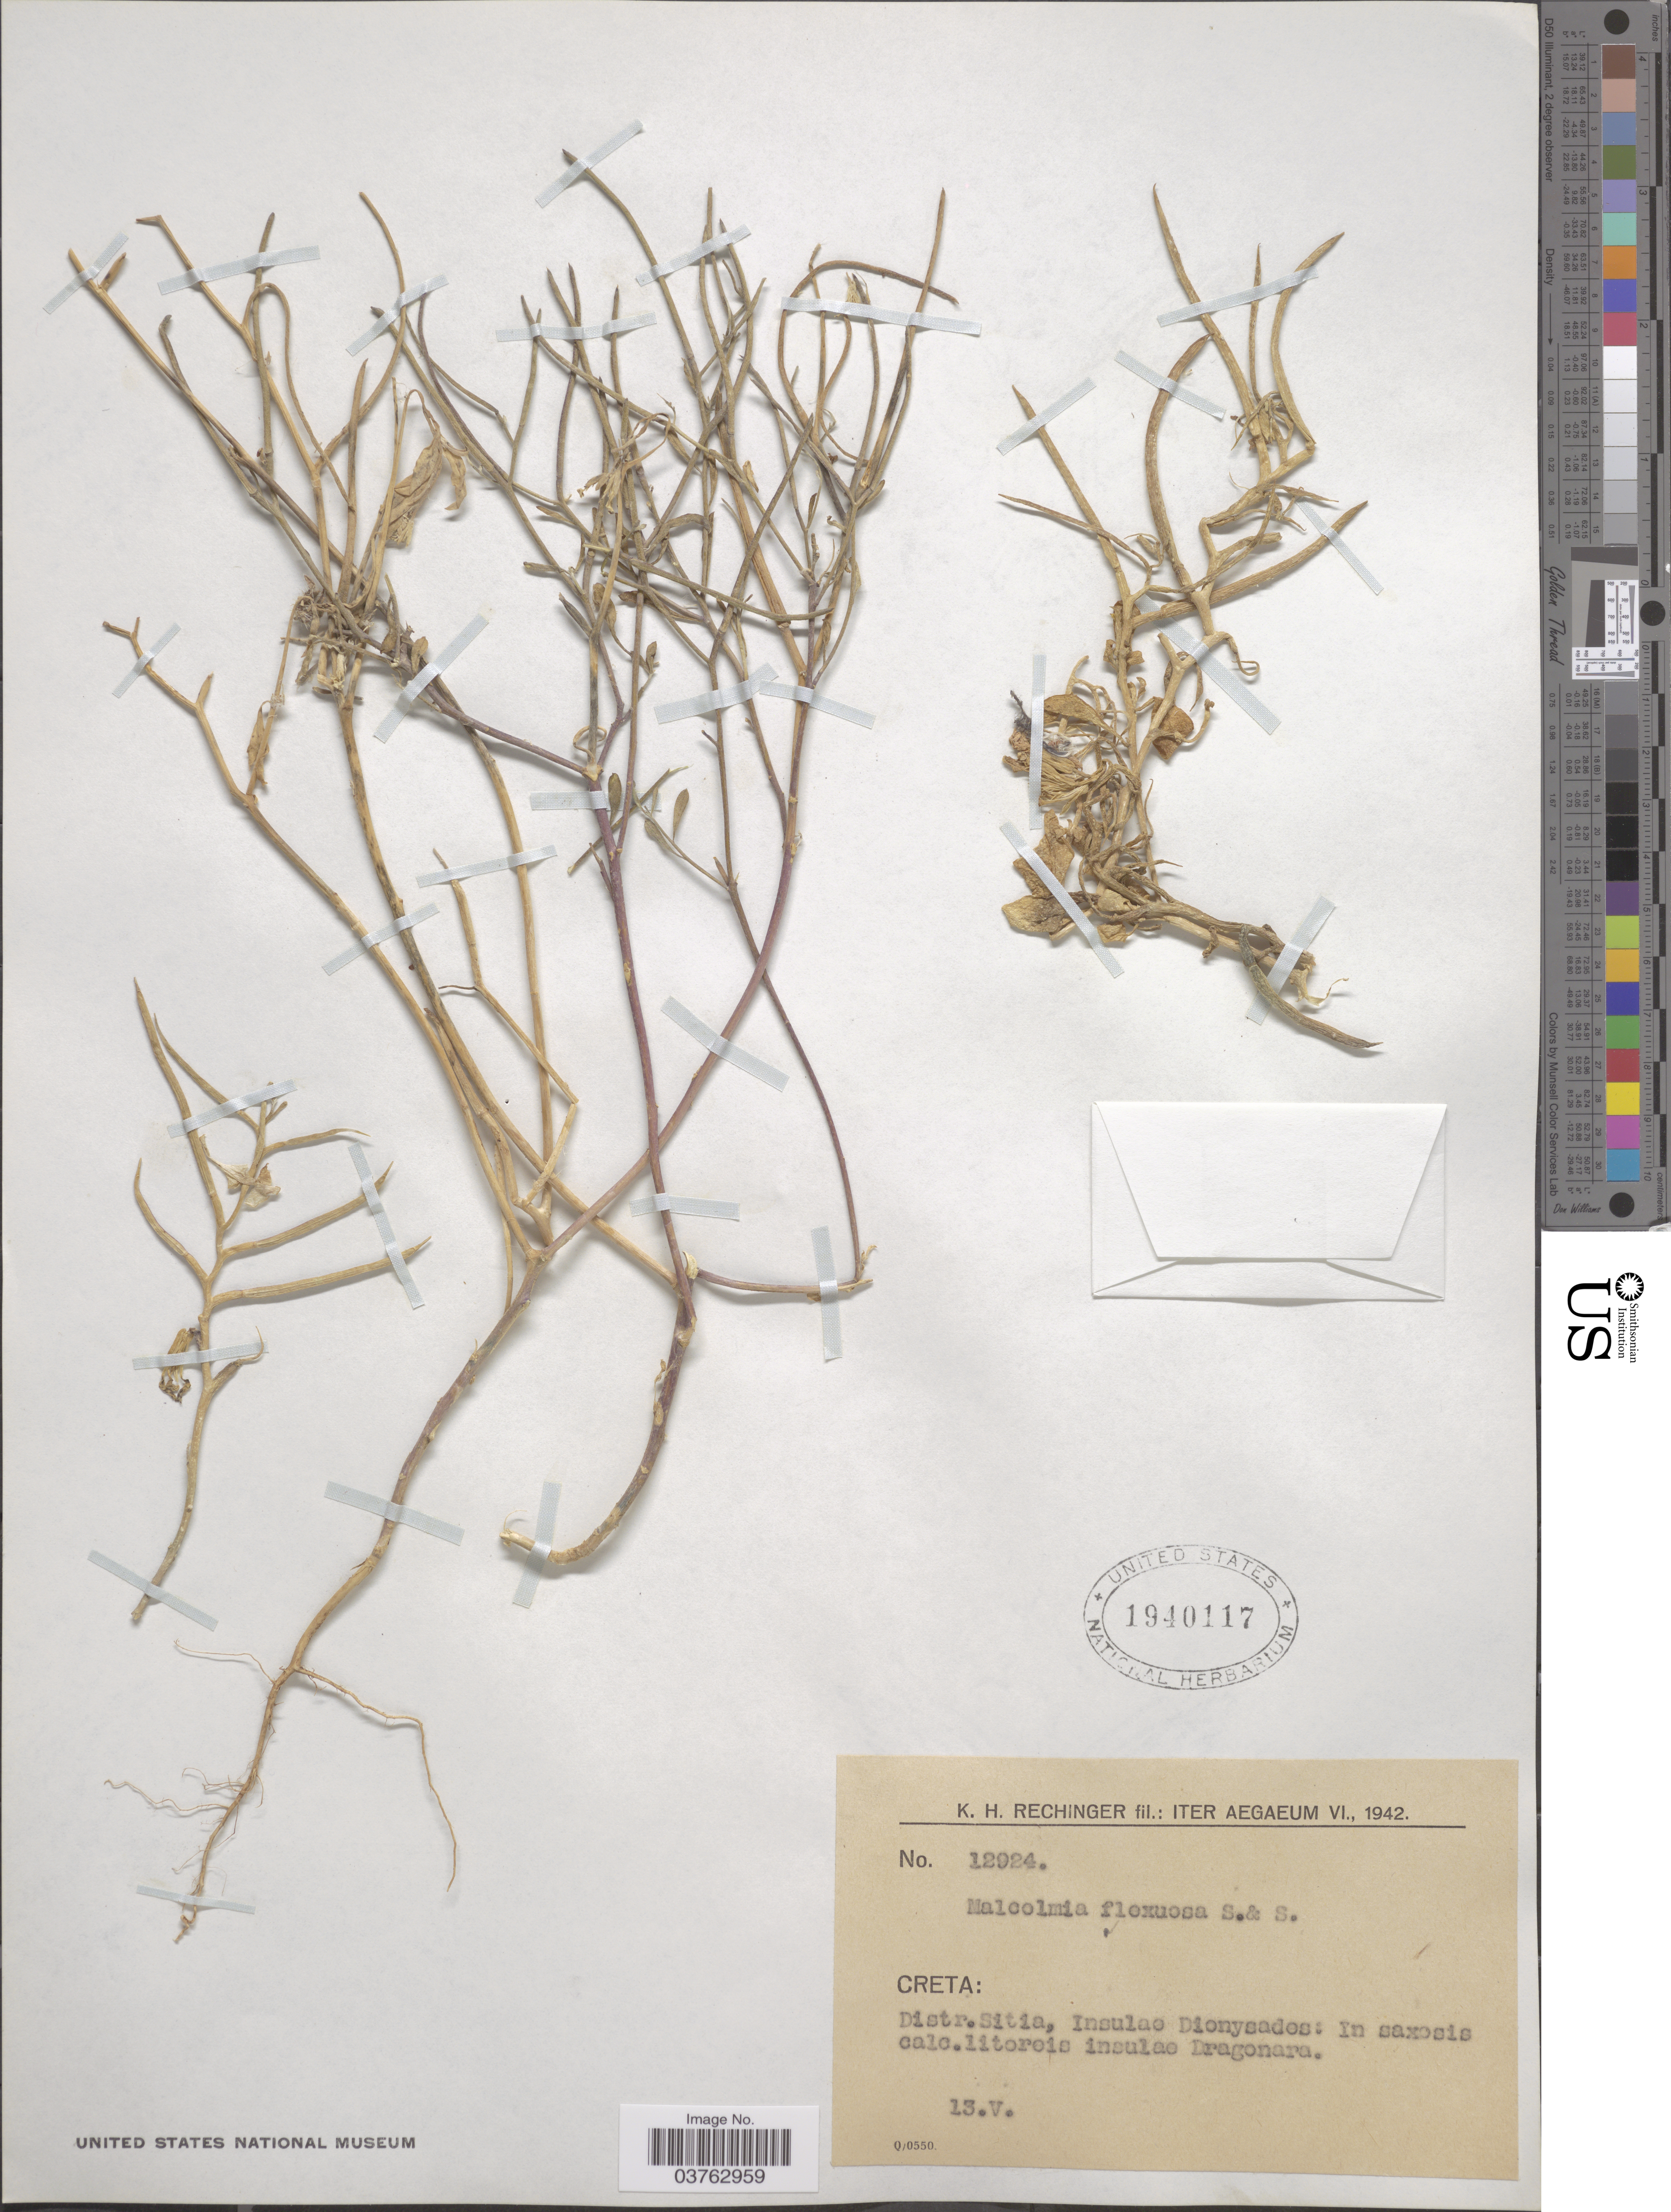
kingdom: Plantae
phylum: Tracheophyta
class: Magnoliopsida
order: Brassicales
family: Brassicaceae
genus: Malcolmia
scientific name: Malcolmia flexuosa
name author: Sibth. & Sm.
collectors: K. H. Rechinger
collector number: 12924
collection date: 1942-05-13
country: Greece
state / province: Crete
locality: Aegaeum. Creta: Distr. Sitia, Insulae Dionysades: In saxosis calc. litoreis insulae Dragonara.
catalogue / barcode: US 1940117